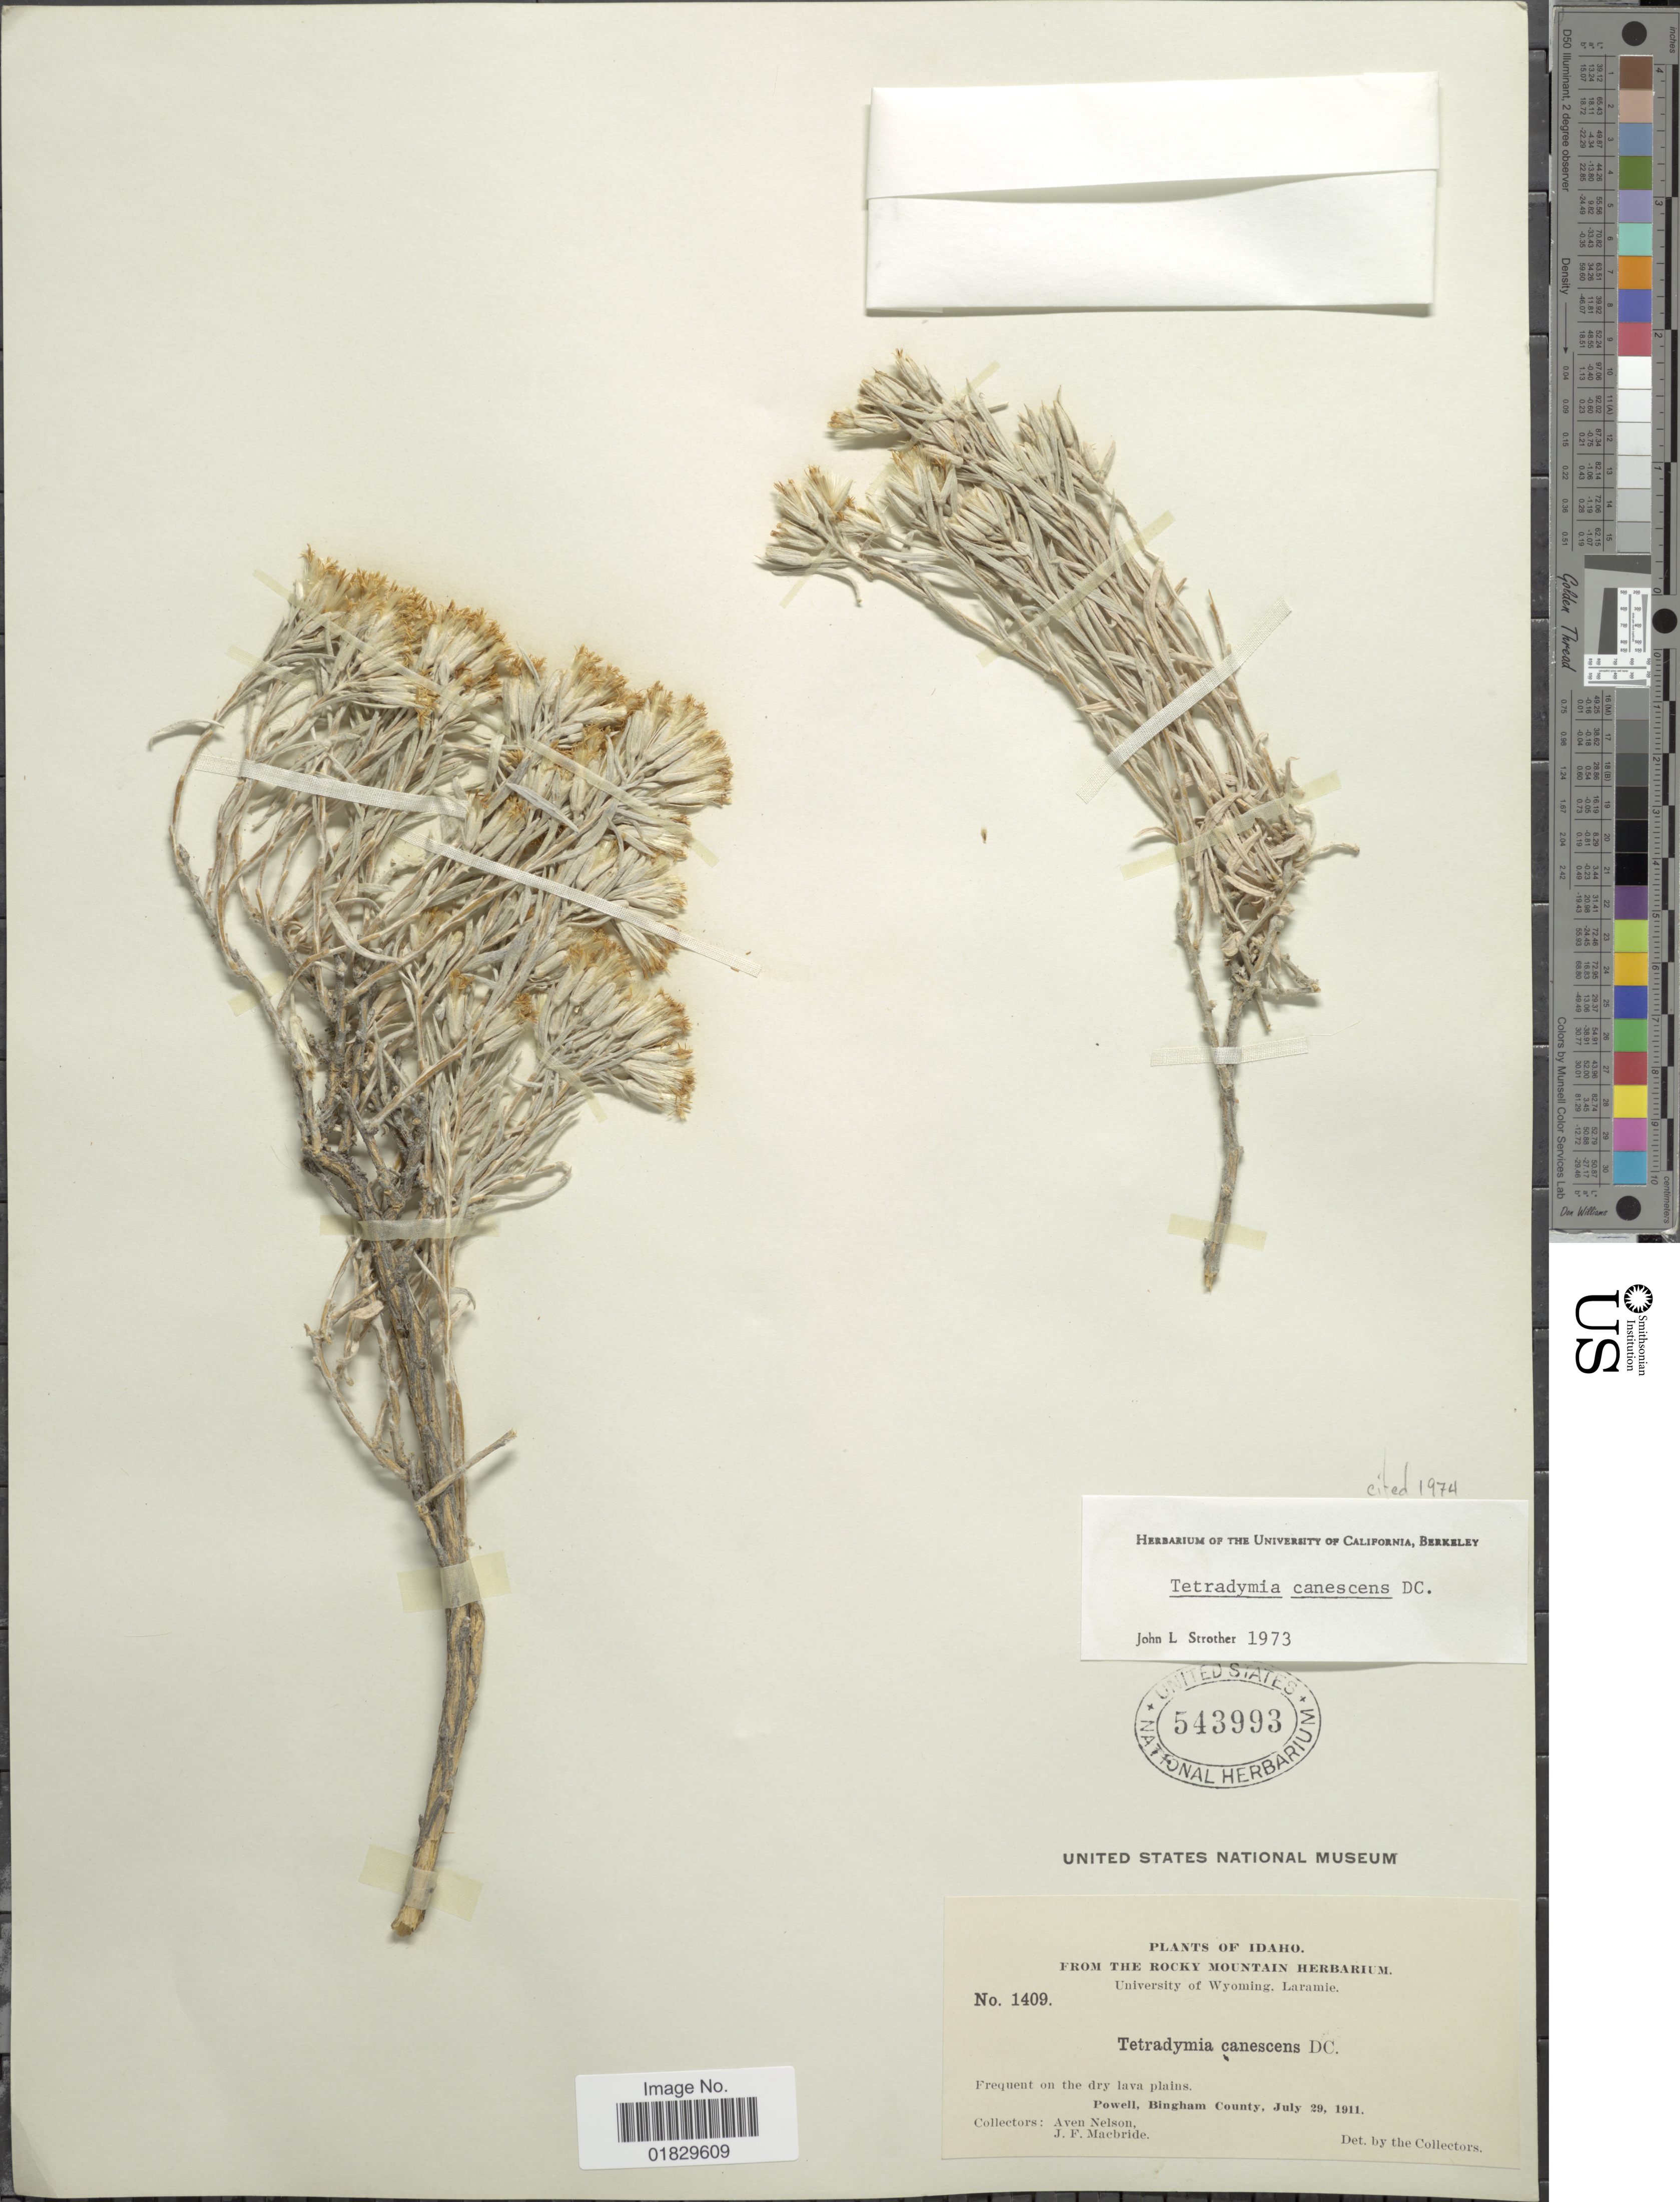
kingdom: Plantae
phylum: Tracheophyta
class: Magnoliopsida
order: Asterales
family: Asteraceae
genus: Tetradymia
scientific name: Tetradymia canescens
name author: DC.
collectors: A. Nelson & J. F. Macbride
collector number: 1409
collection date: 1911-07-29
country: United States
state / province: Idaho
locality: Powell, Bingham County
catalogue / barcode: US 543993